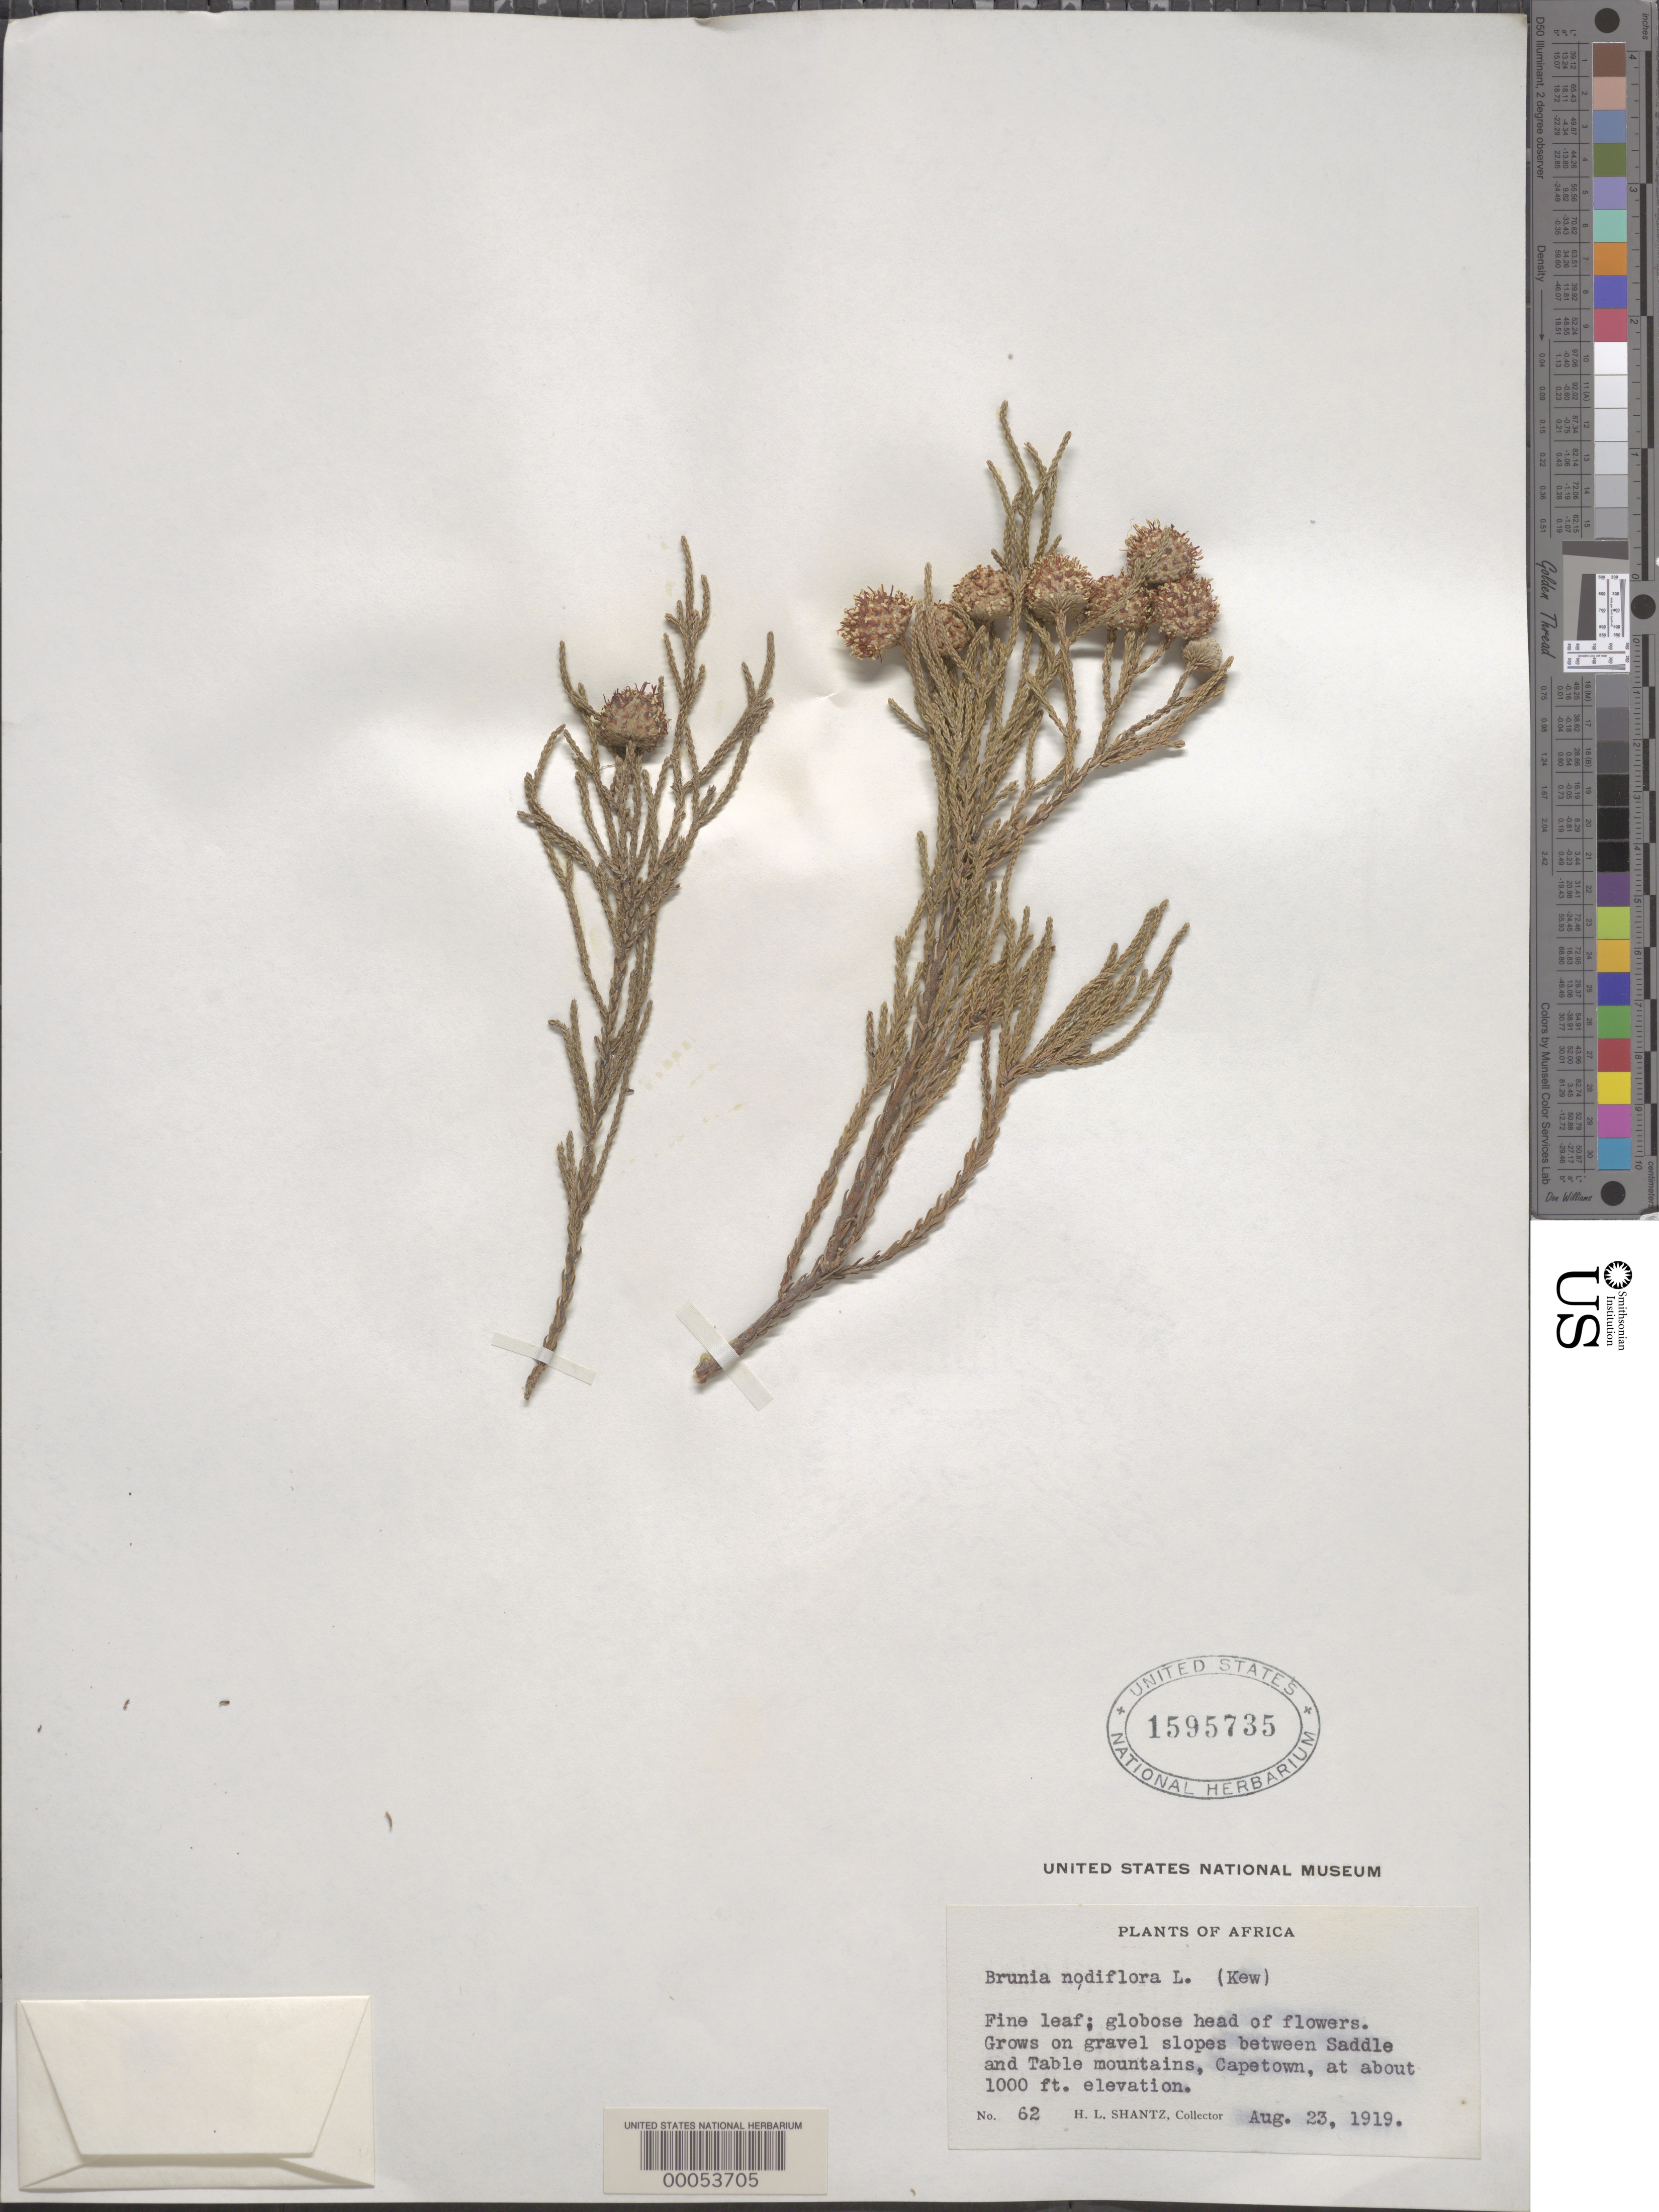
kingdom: Plantae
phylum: Tracheophyta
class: Magnoliopsida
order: Bruniales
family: Bruniaceae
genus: Brunia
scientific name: Brunia noduliflora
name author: Goldblatt & J.C. Manning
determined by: Strong, Mark T., (BOT), Smithsonian Institution - National Museum of Natural History (UNITED STATES)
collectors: H. Shantz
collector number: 62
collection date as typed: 23 Aug 1919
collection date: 1919-08-23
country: South Africa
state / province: Western Cape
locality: Cape town, between table and saddle mountains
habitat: Gravel slopes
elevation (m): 305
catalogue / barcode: US 1595735